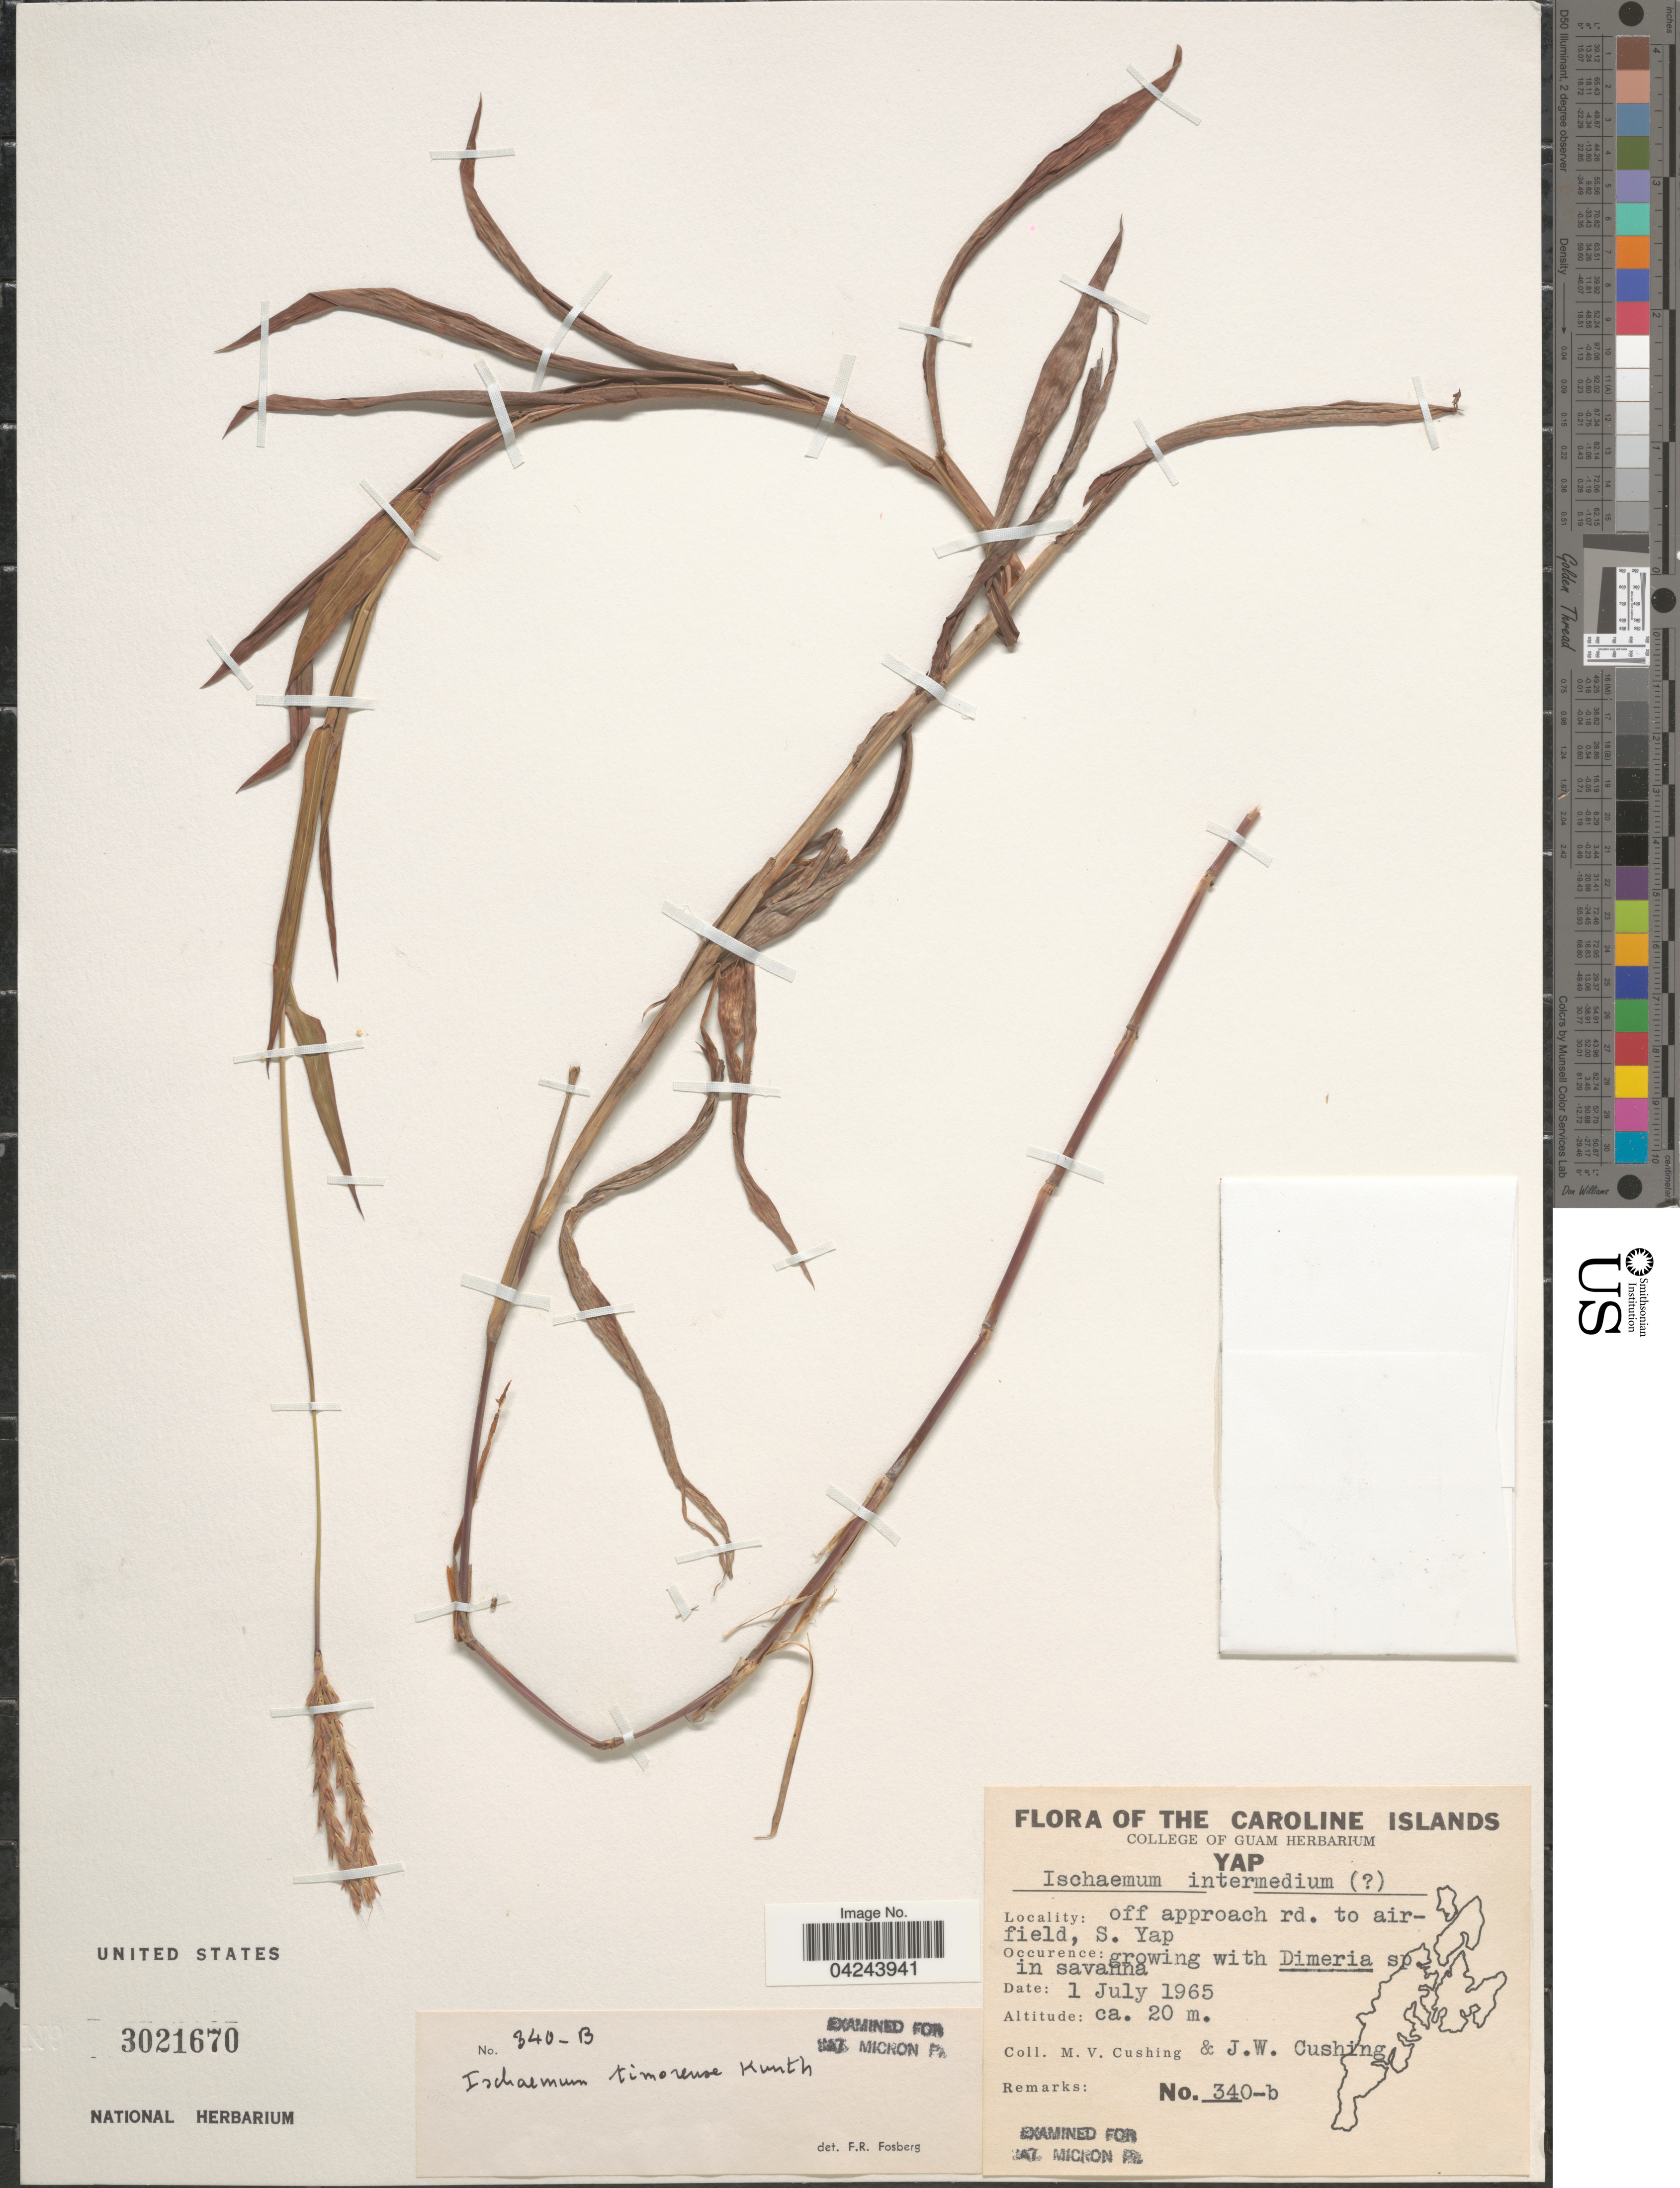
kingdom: Plantae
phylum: Tracheophyta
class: Liliopsida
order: Poales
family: Poaceae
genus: Ischaemum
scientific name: Ischaemum timorense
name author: Kunth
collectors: M. V. Cushing & J. Cushing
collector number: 340-b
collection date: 1965-07-01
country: Micronesia, Federated States of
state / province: Yap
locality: The Caroline Islands. Off approach rd. to airfield, S. Yap.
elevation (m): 20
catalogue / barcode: US 3021670